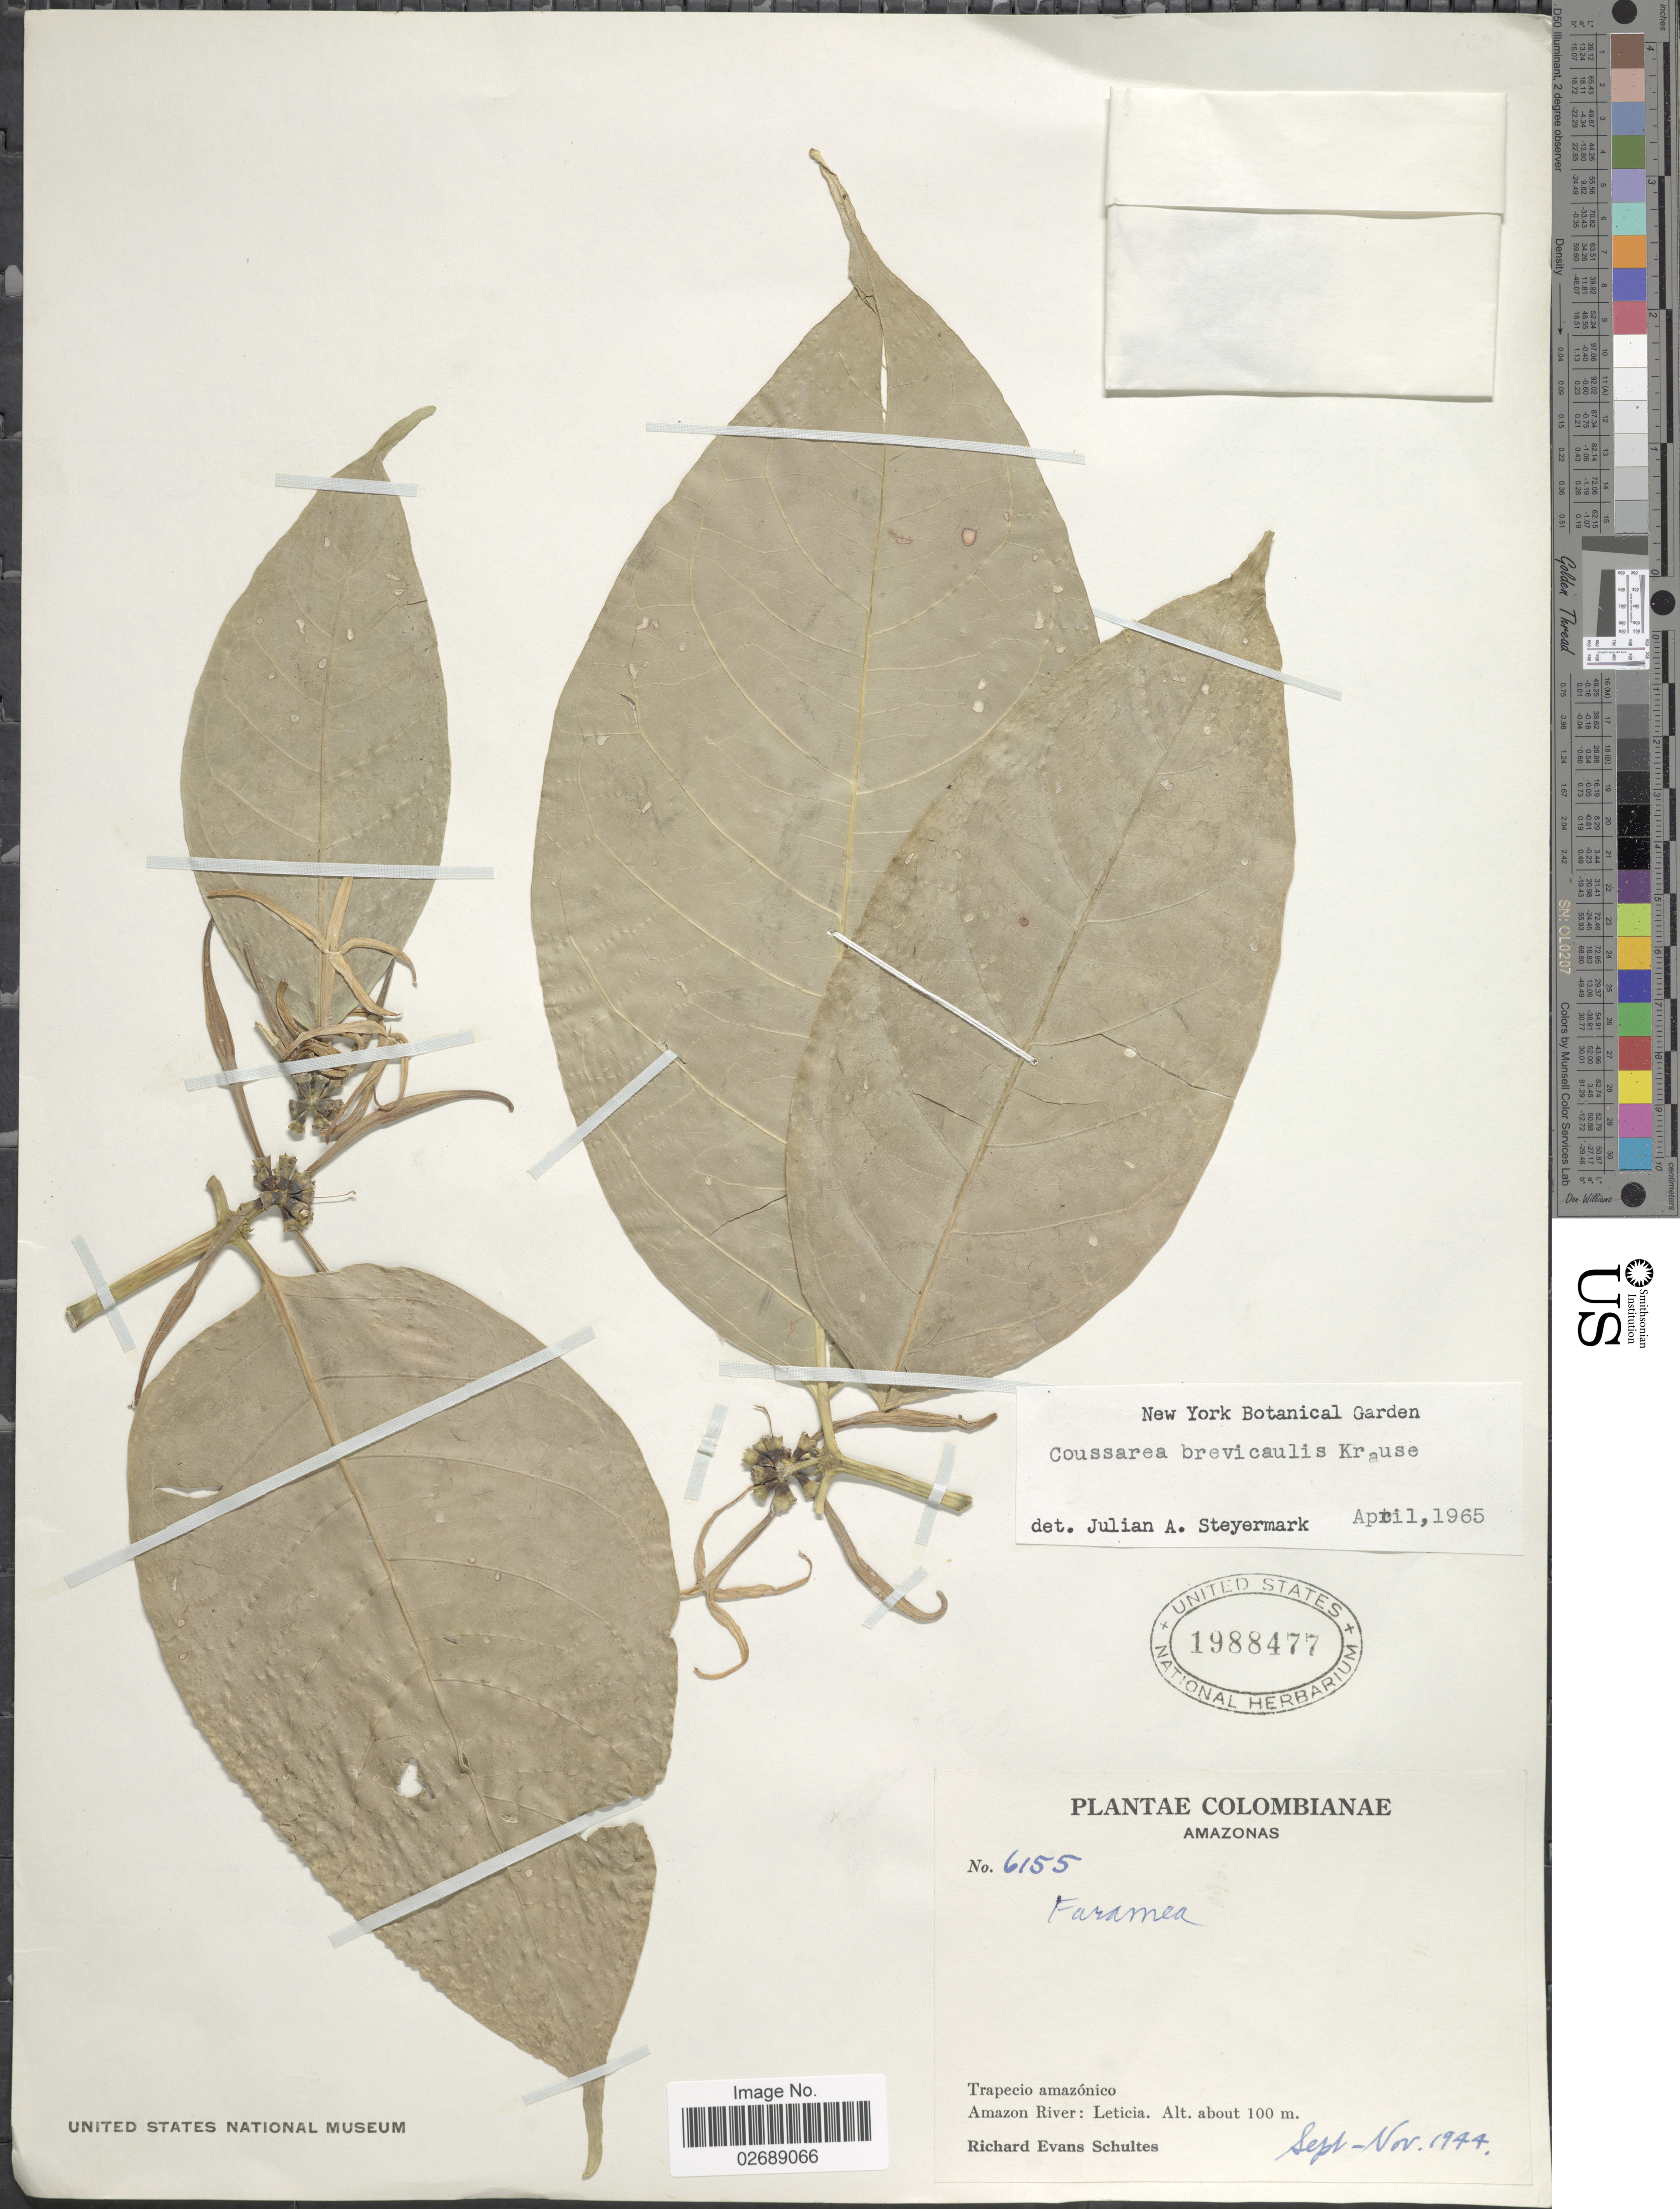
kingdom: Plantae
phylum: Tracheophyta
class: Magnoliopsida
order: Gentianales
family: Rubiaceae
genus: Coussarea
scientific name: Coussarea brevicaulis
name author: K. Krause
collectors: R. E. Schultes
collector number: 6155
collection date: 1944-09/1944-11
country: Colombia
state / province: Amazônas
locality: Trapecio amazonico. Amazon River: Leticia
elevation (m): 100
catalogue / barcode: US 1988477